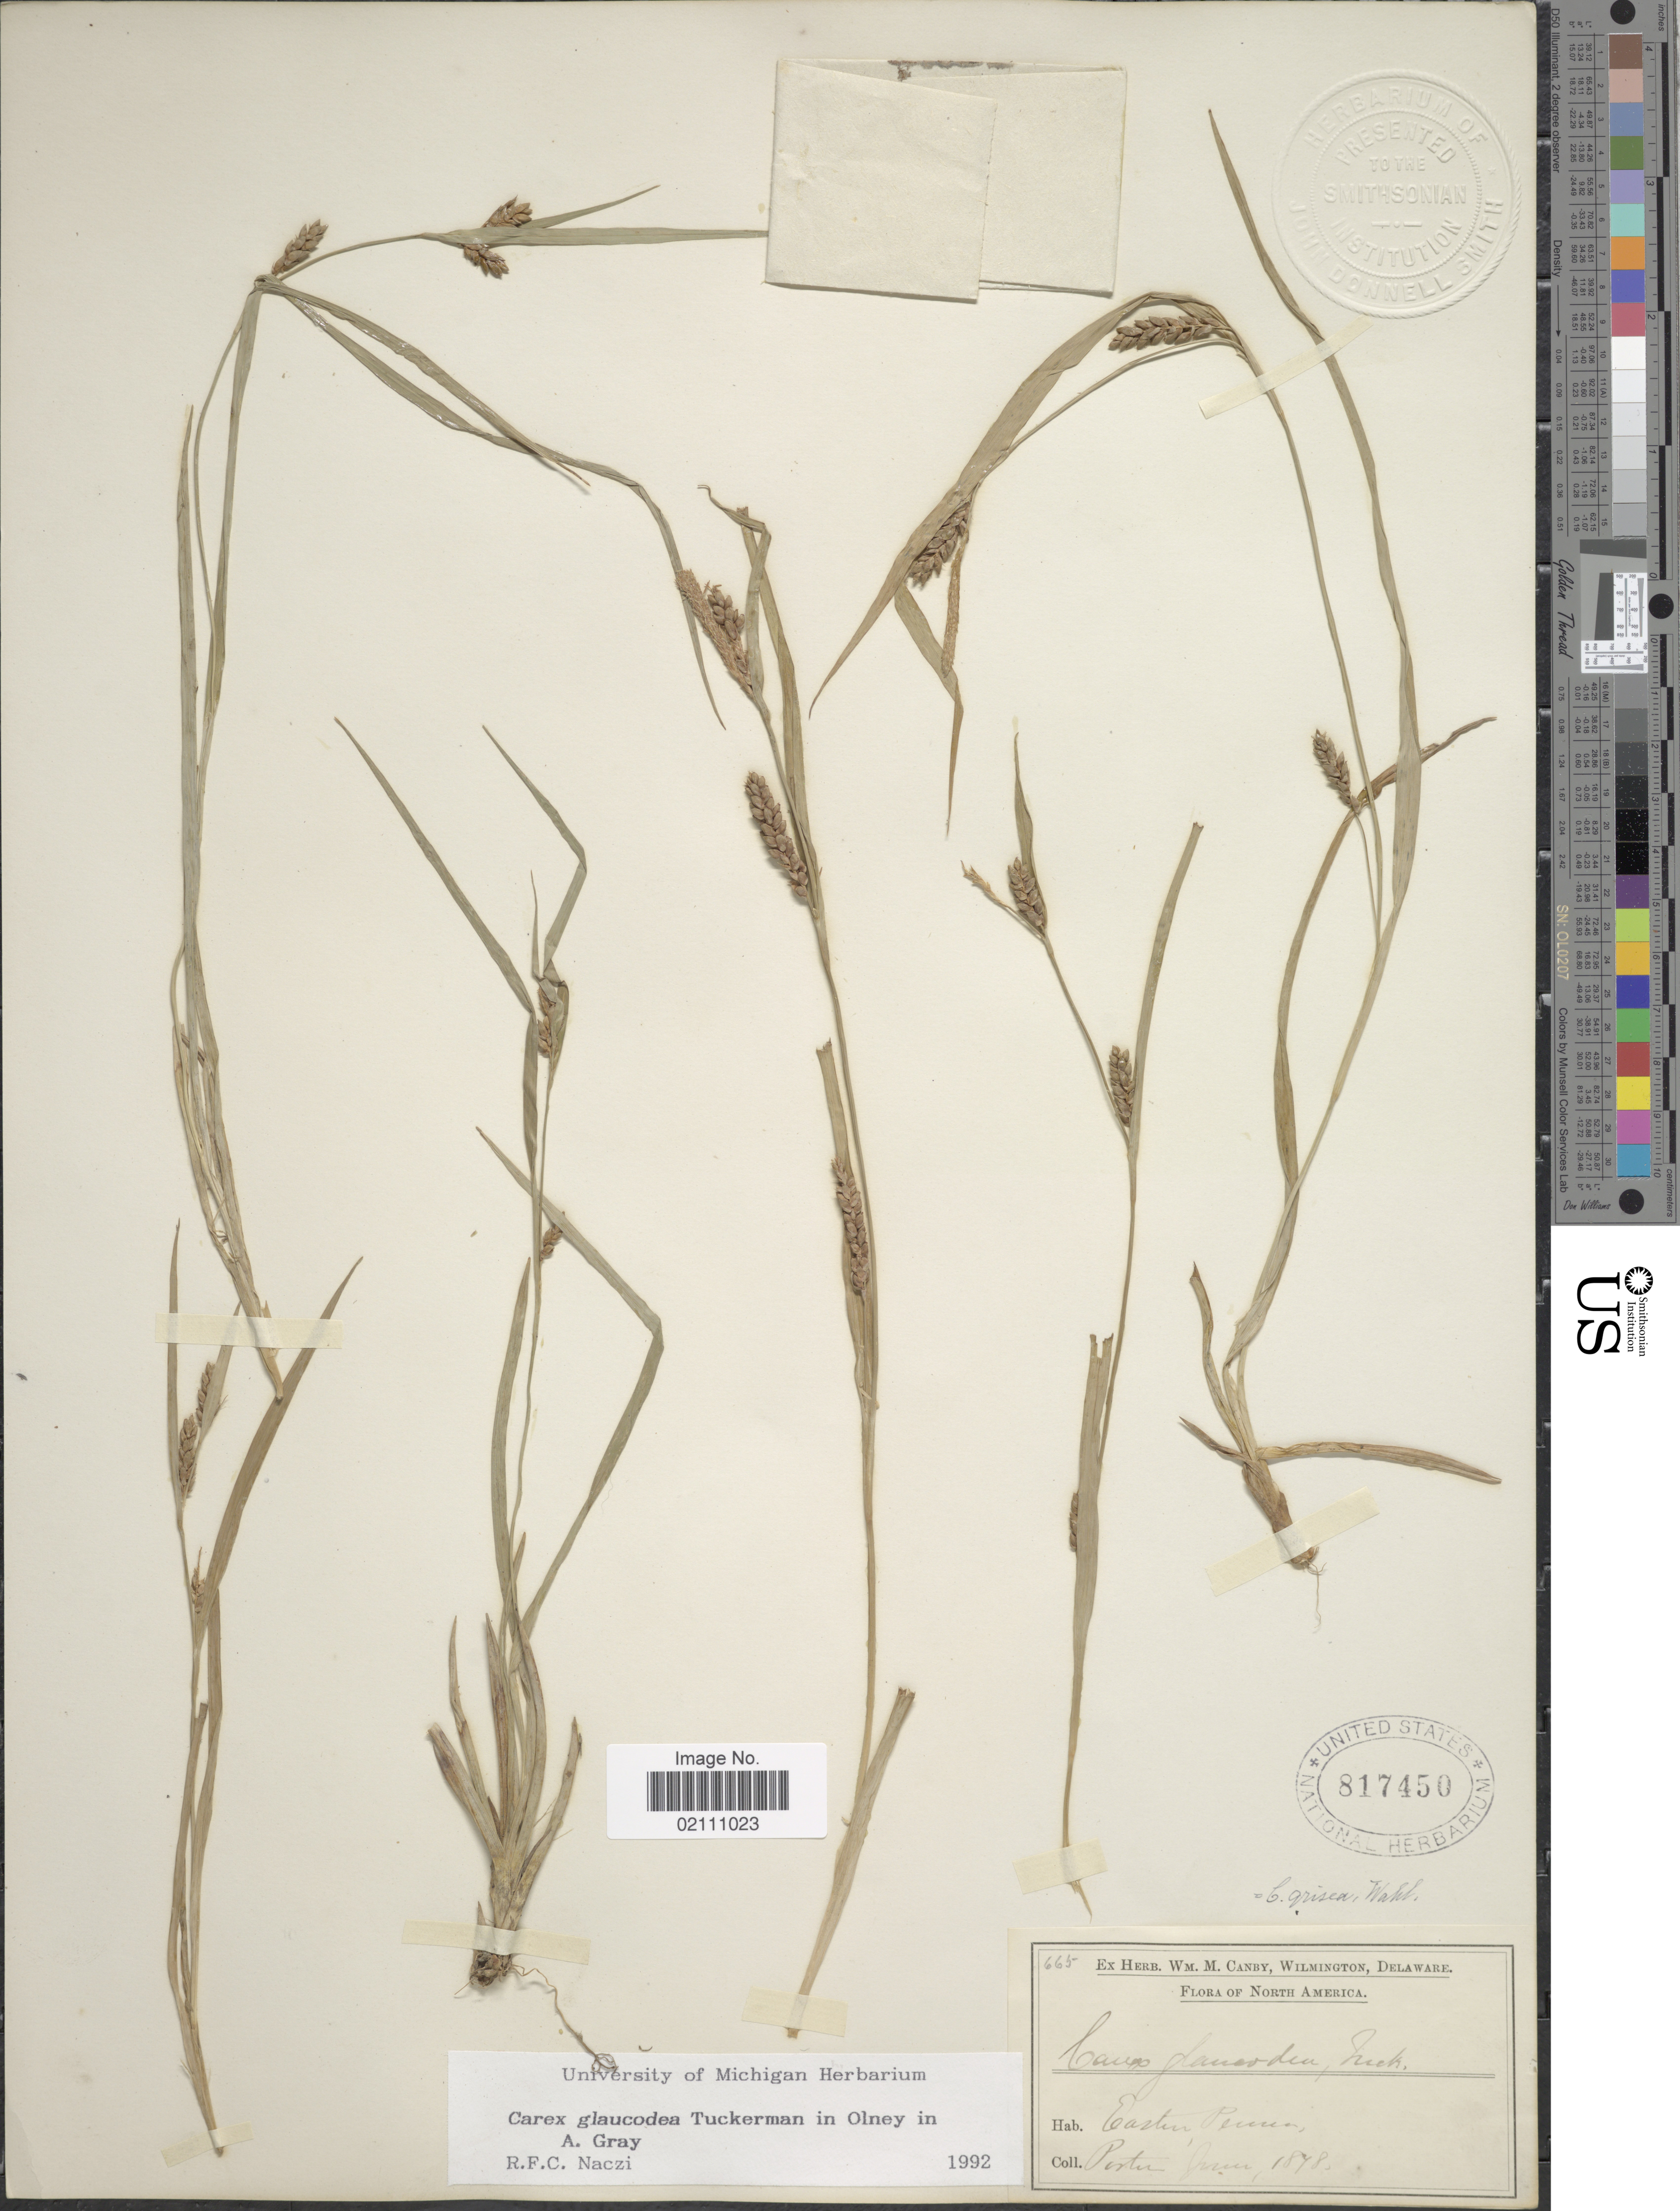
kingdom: Plantae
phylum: Tracheophyta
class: Liliopsida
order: Poales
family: Cyperaceae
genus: Carex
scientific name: Carex glaucodea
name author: Tuck. ex Olney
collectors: -- Porter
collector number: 665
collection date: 1878-06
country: United States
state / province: Pennsylvania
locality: Eastern Penna.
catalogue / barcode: US 817450